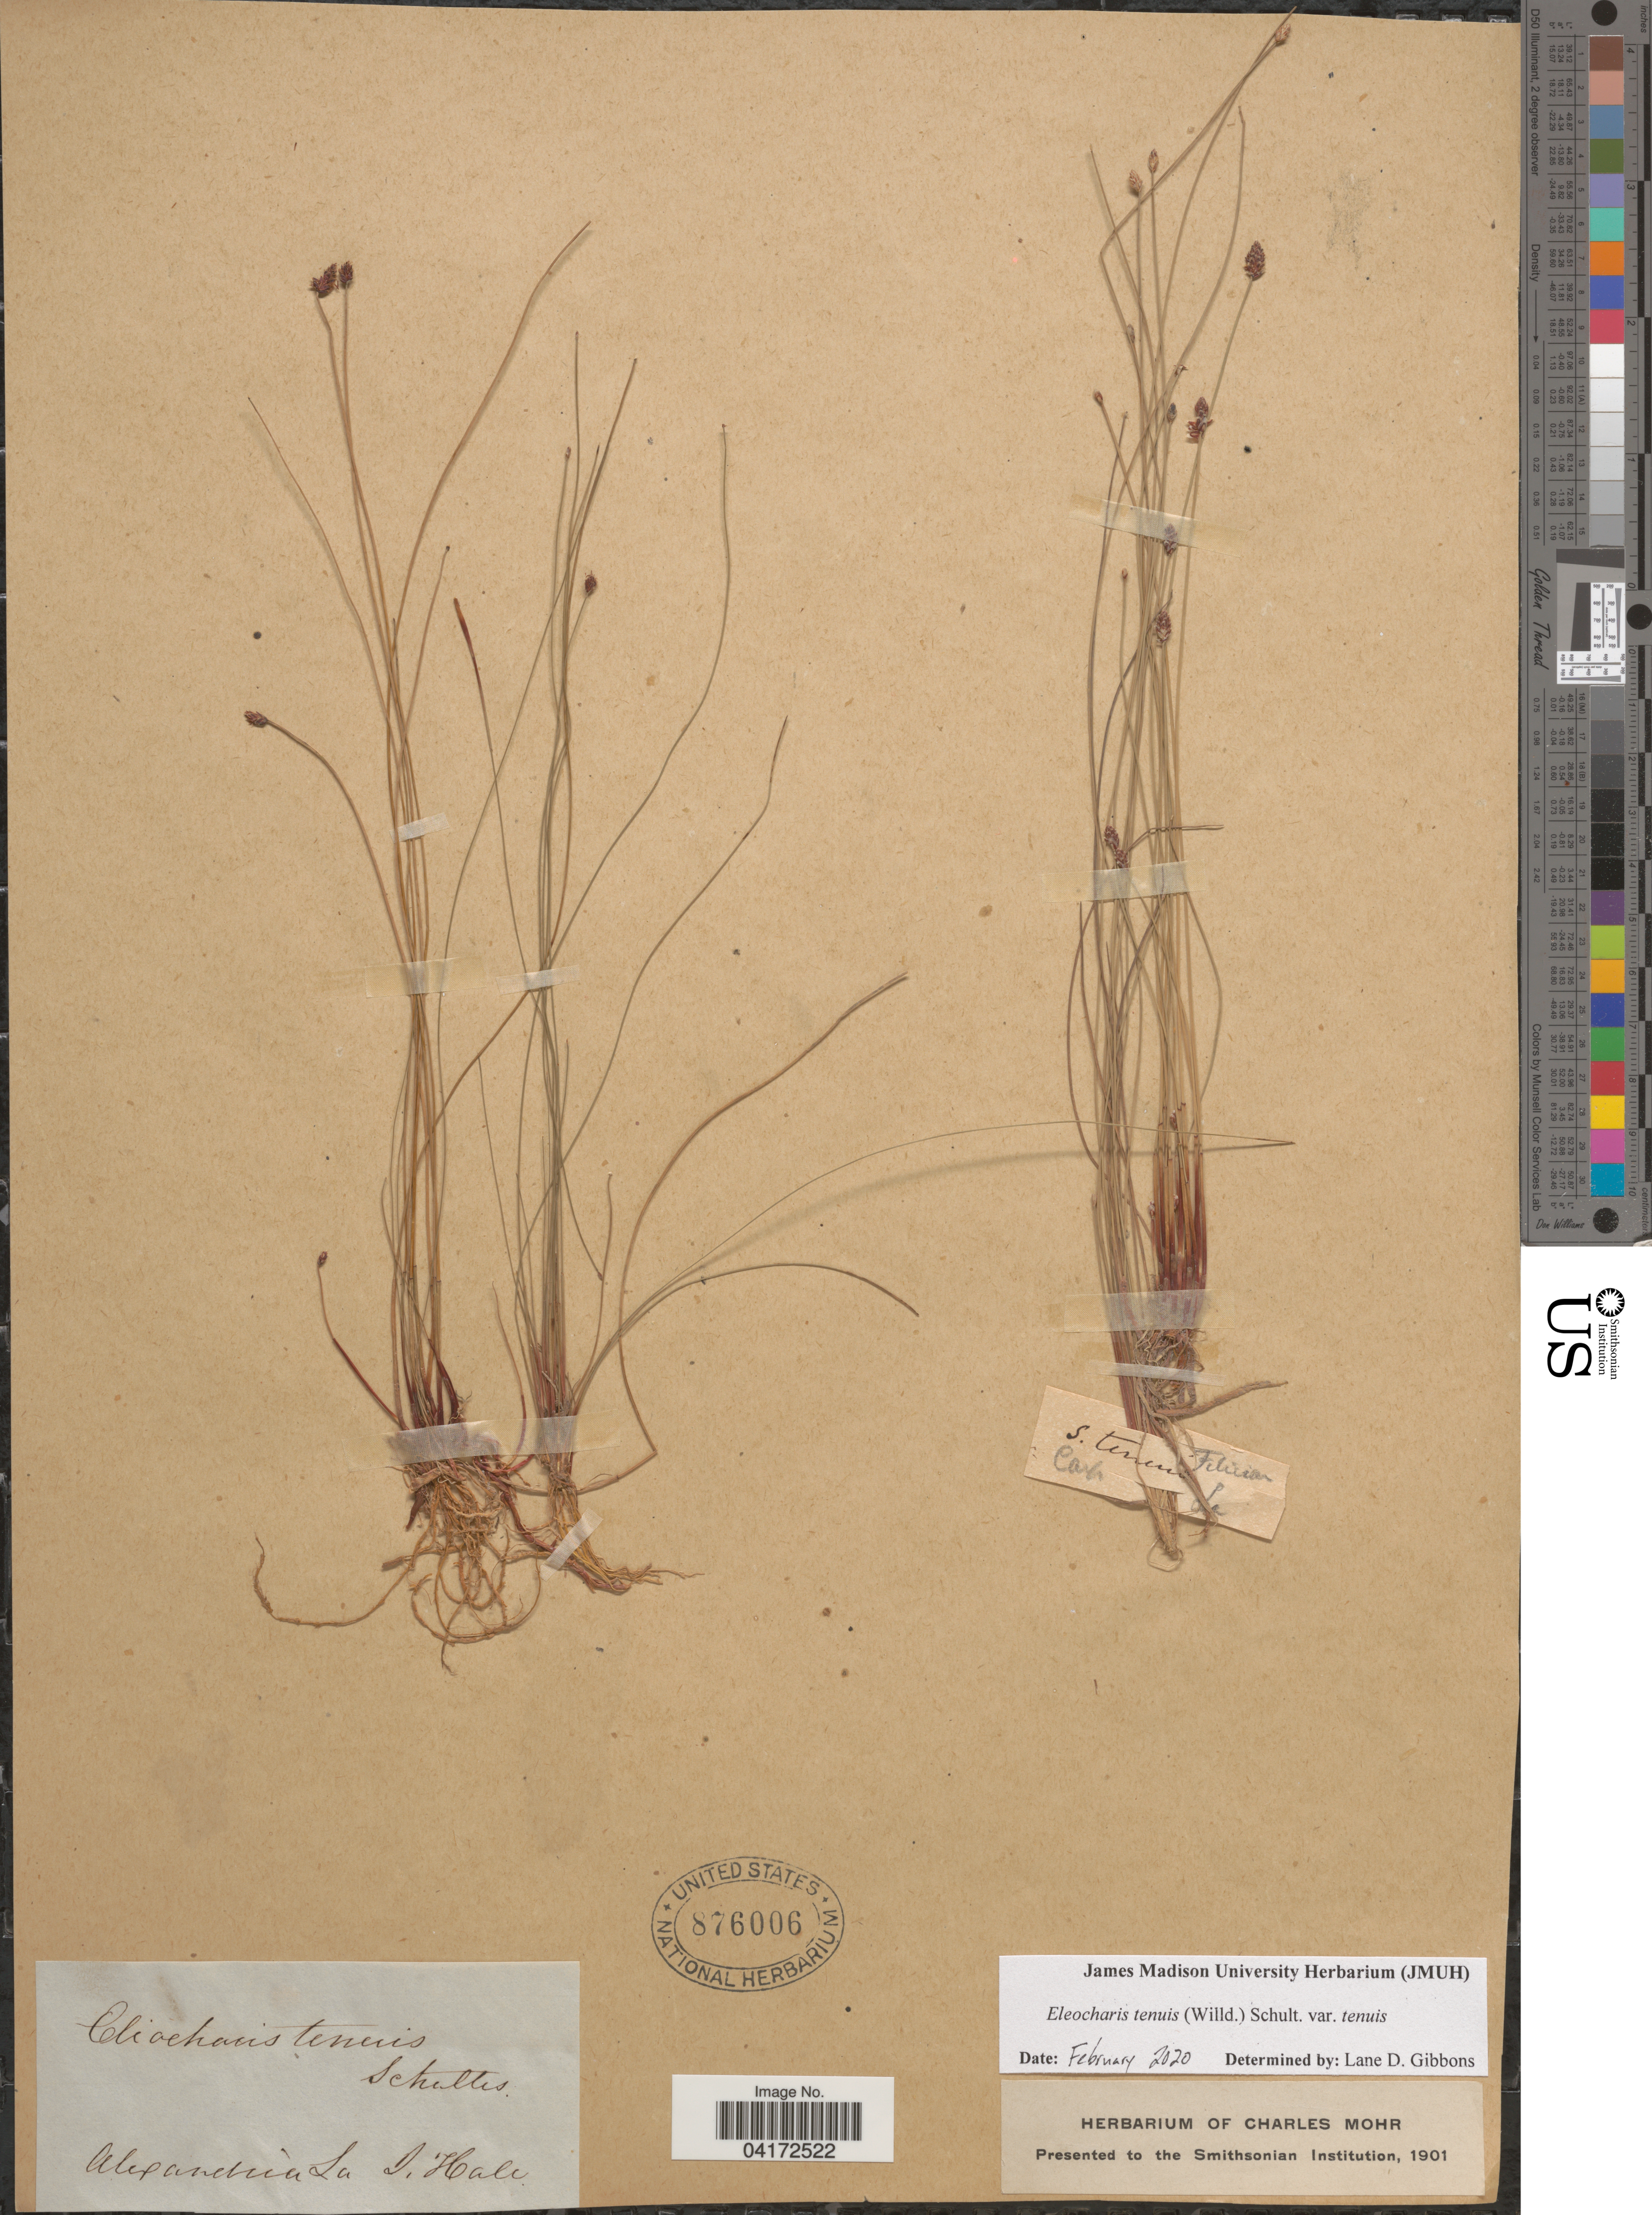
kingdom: Plantae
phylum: Tracheophyta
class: Liliopsida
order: Poales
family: Cyperaceae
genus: Eleocharis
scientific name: Eleocharis tenuis var. tenuis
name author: (Willd.) Schult.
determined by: Gibbons, Lane D.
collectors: J. Hall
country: United States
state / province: Louisiana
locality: Alexandria.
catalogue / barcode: US 876006